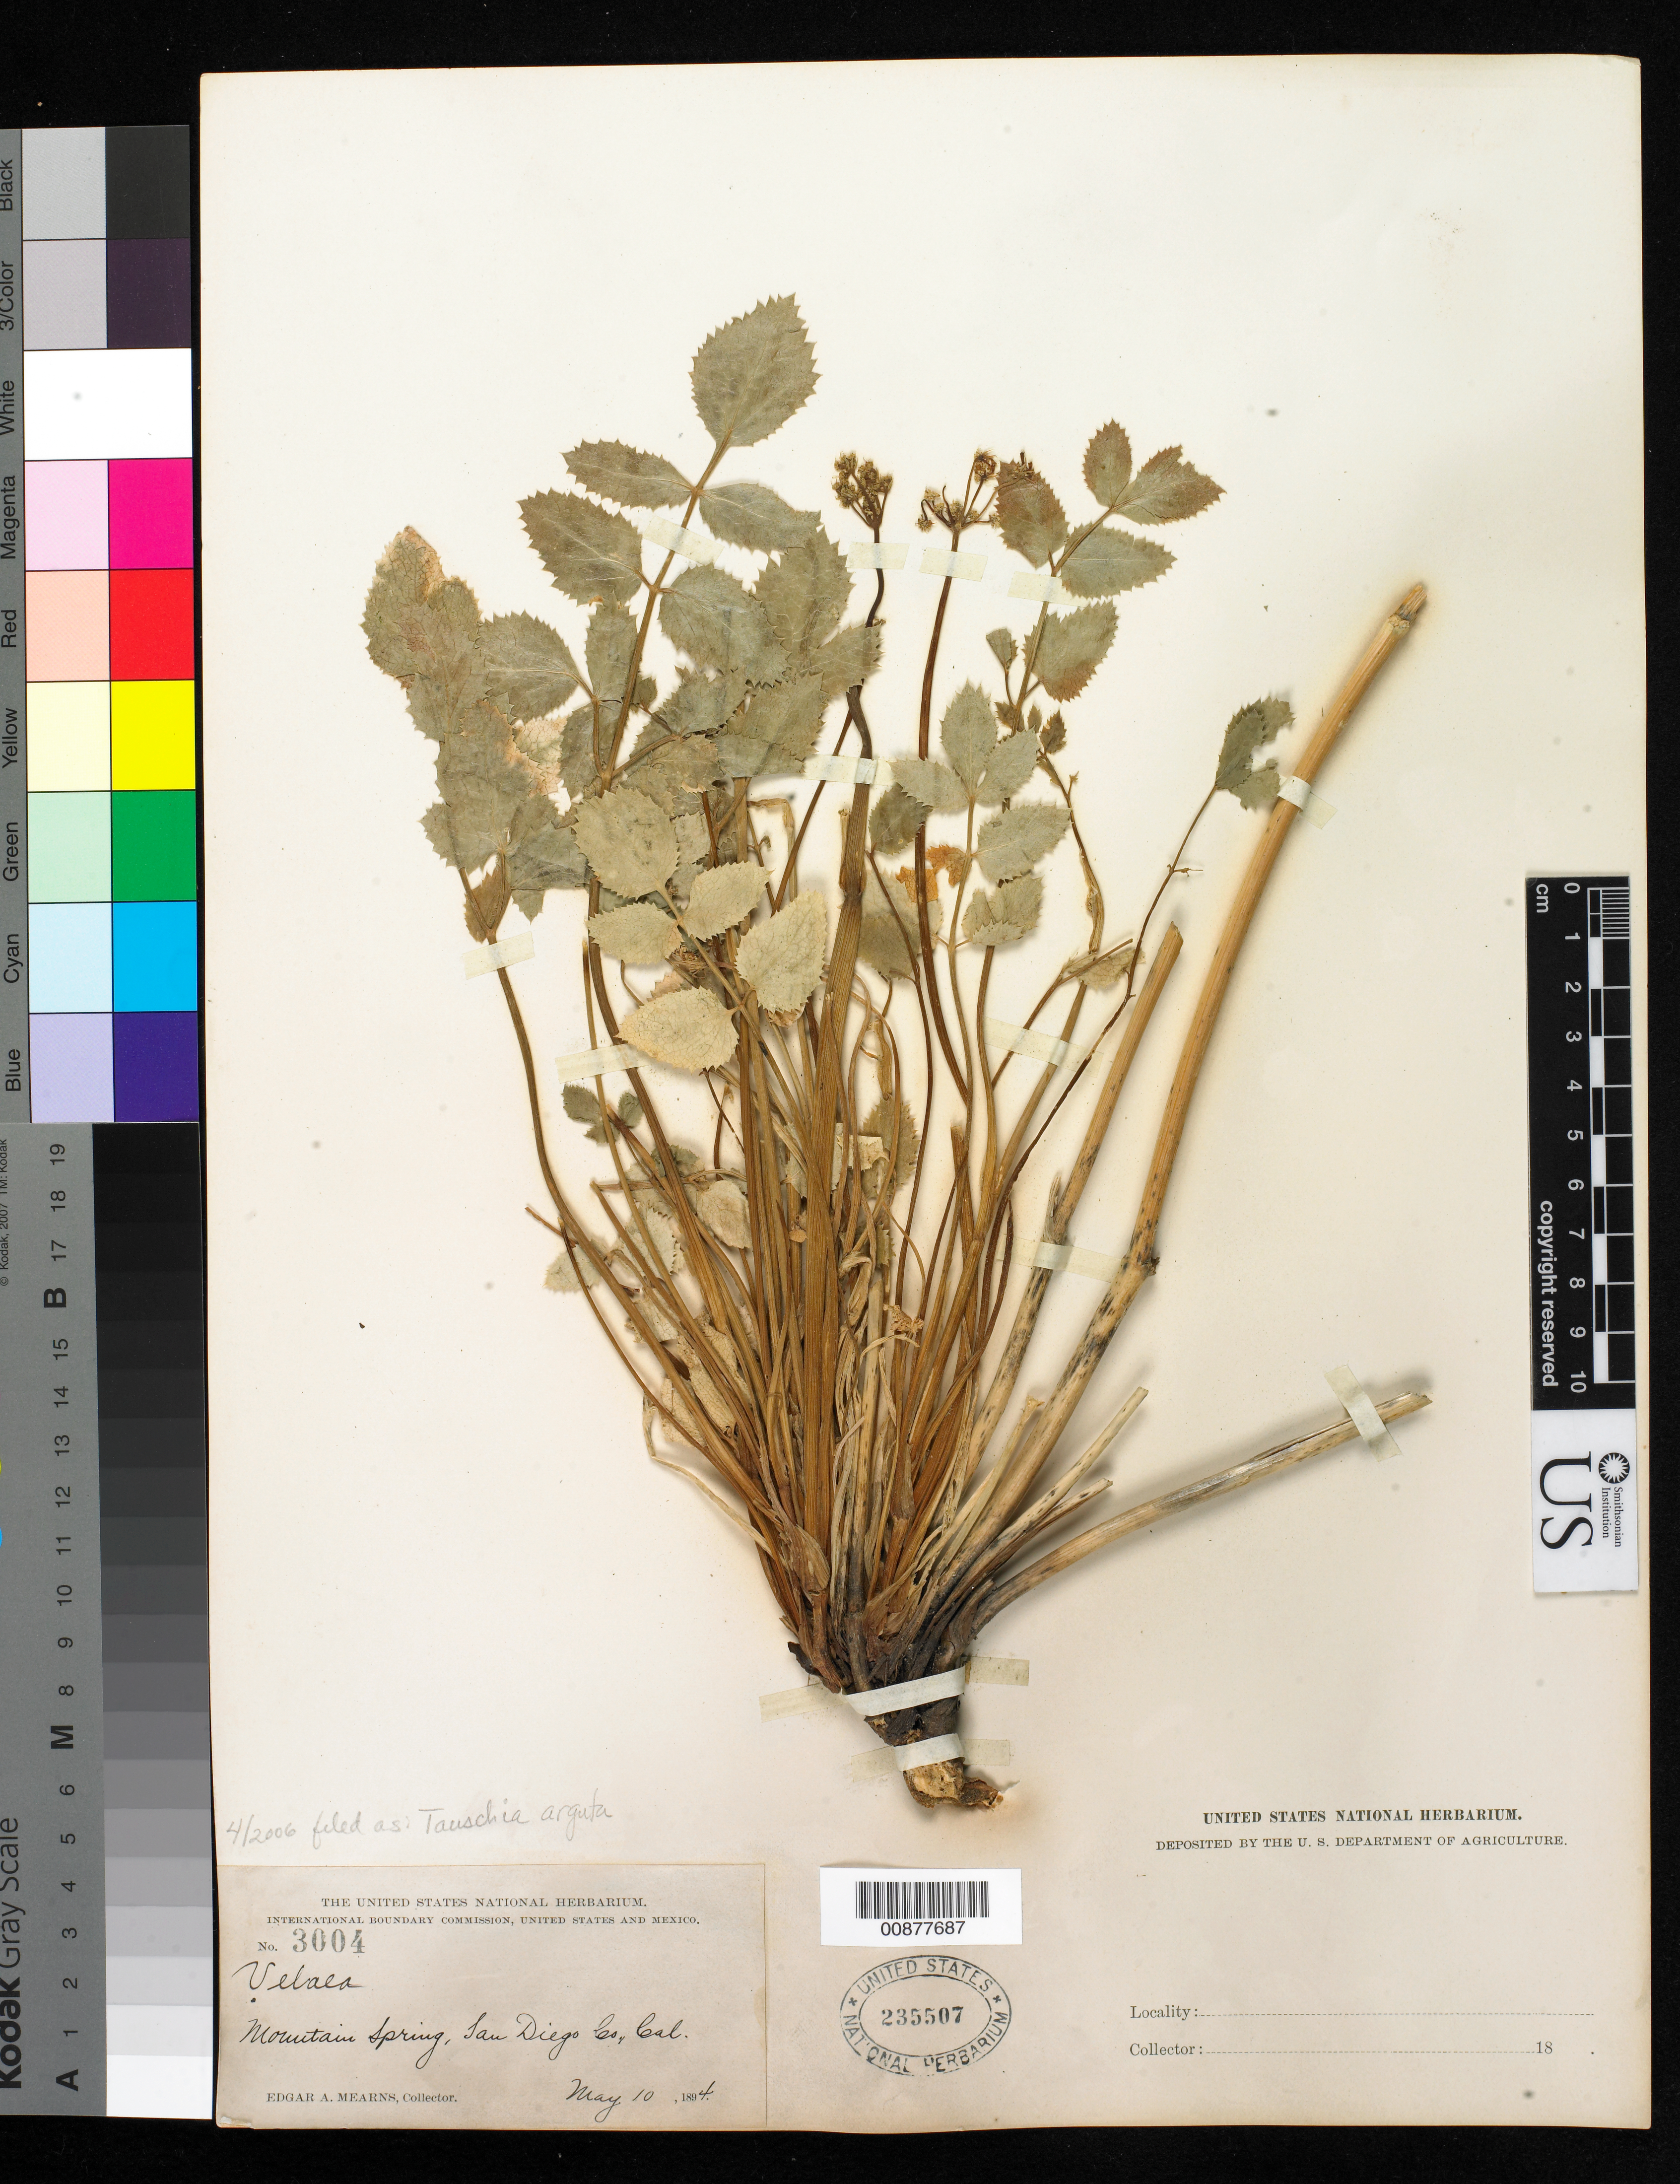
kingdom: Plantae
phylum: Tracheophyta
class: Magnoliopsida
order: Apiales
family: Apiaceae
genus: Tauschia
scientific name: Tauschia arguta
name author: (Torr.) J.F. Macbr.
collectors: E. A. Mearns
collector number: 3004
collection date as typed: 10 May 1894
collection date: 1894-05-10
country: United States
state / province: California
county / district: San Diego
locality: Mountain Spring, San Diego County, California.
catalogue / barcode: US 235507